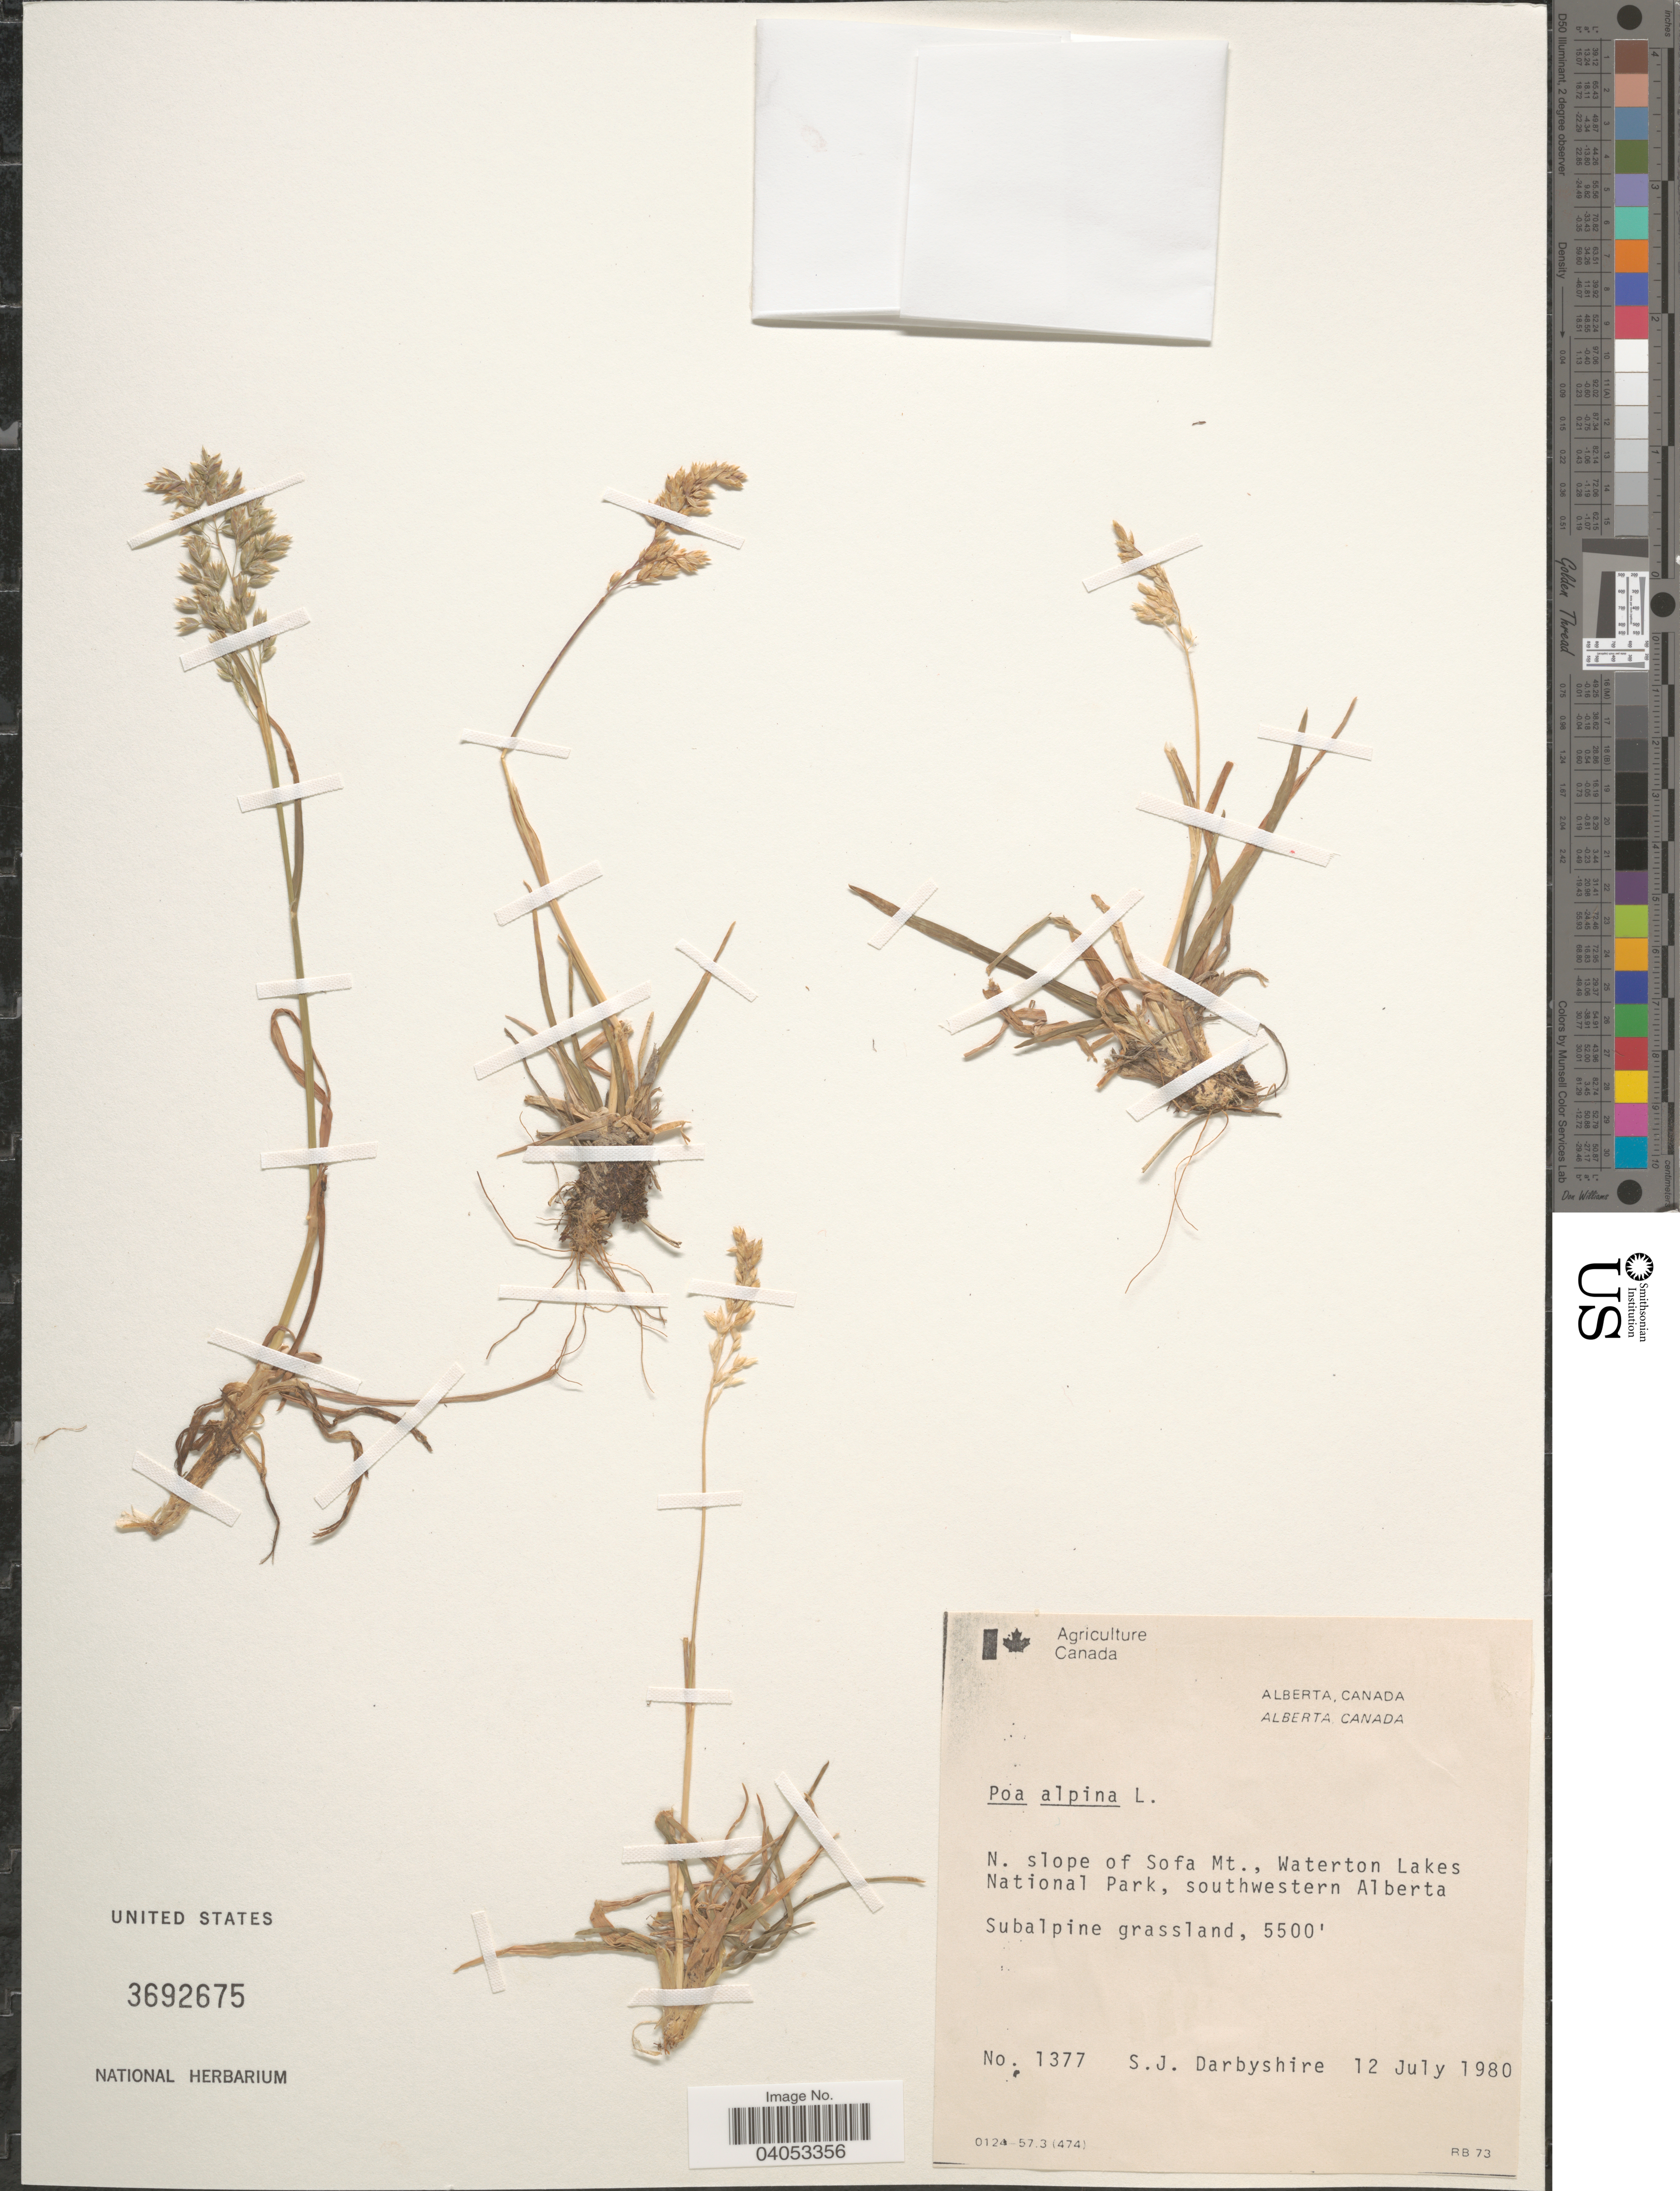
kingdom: Plantae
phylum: Tracheophyta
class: Liliopsida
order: Poales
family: Poaceae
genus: Poa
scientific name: Poa alpina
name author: L.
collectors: S. Darbyshire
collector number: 1377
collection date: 1980-07-12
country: Canada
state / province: Alberta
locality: N. slope of Sofa Mt., Waterton Lakes National Park, southwestern Alberta.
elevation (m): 1676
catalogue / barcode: US 3692675